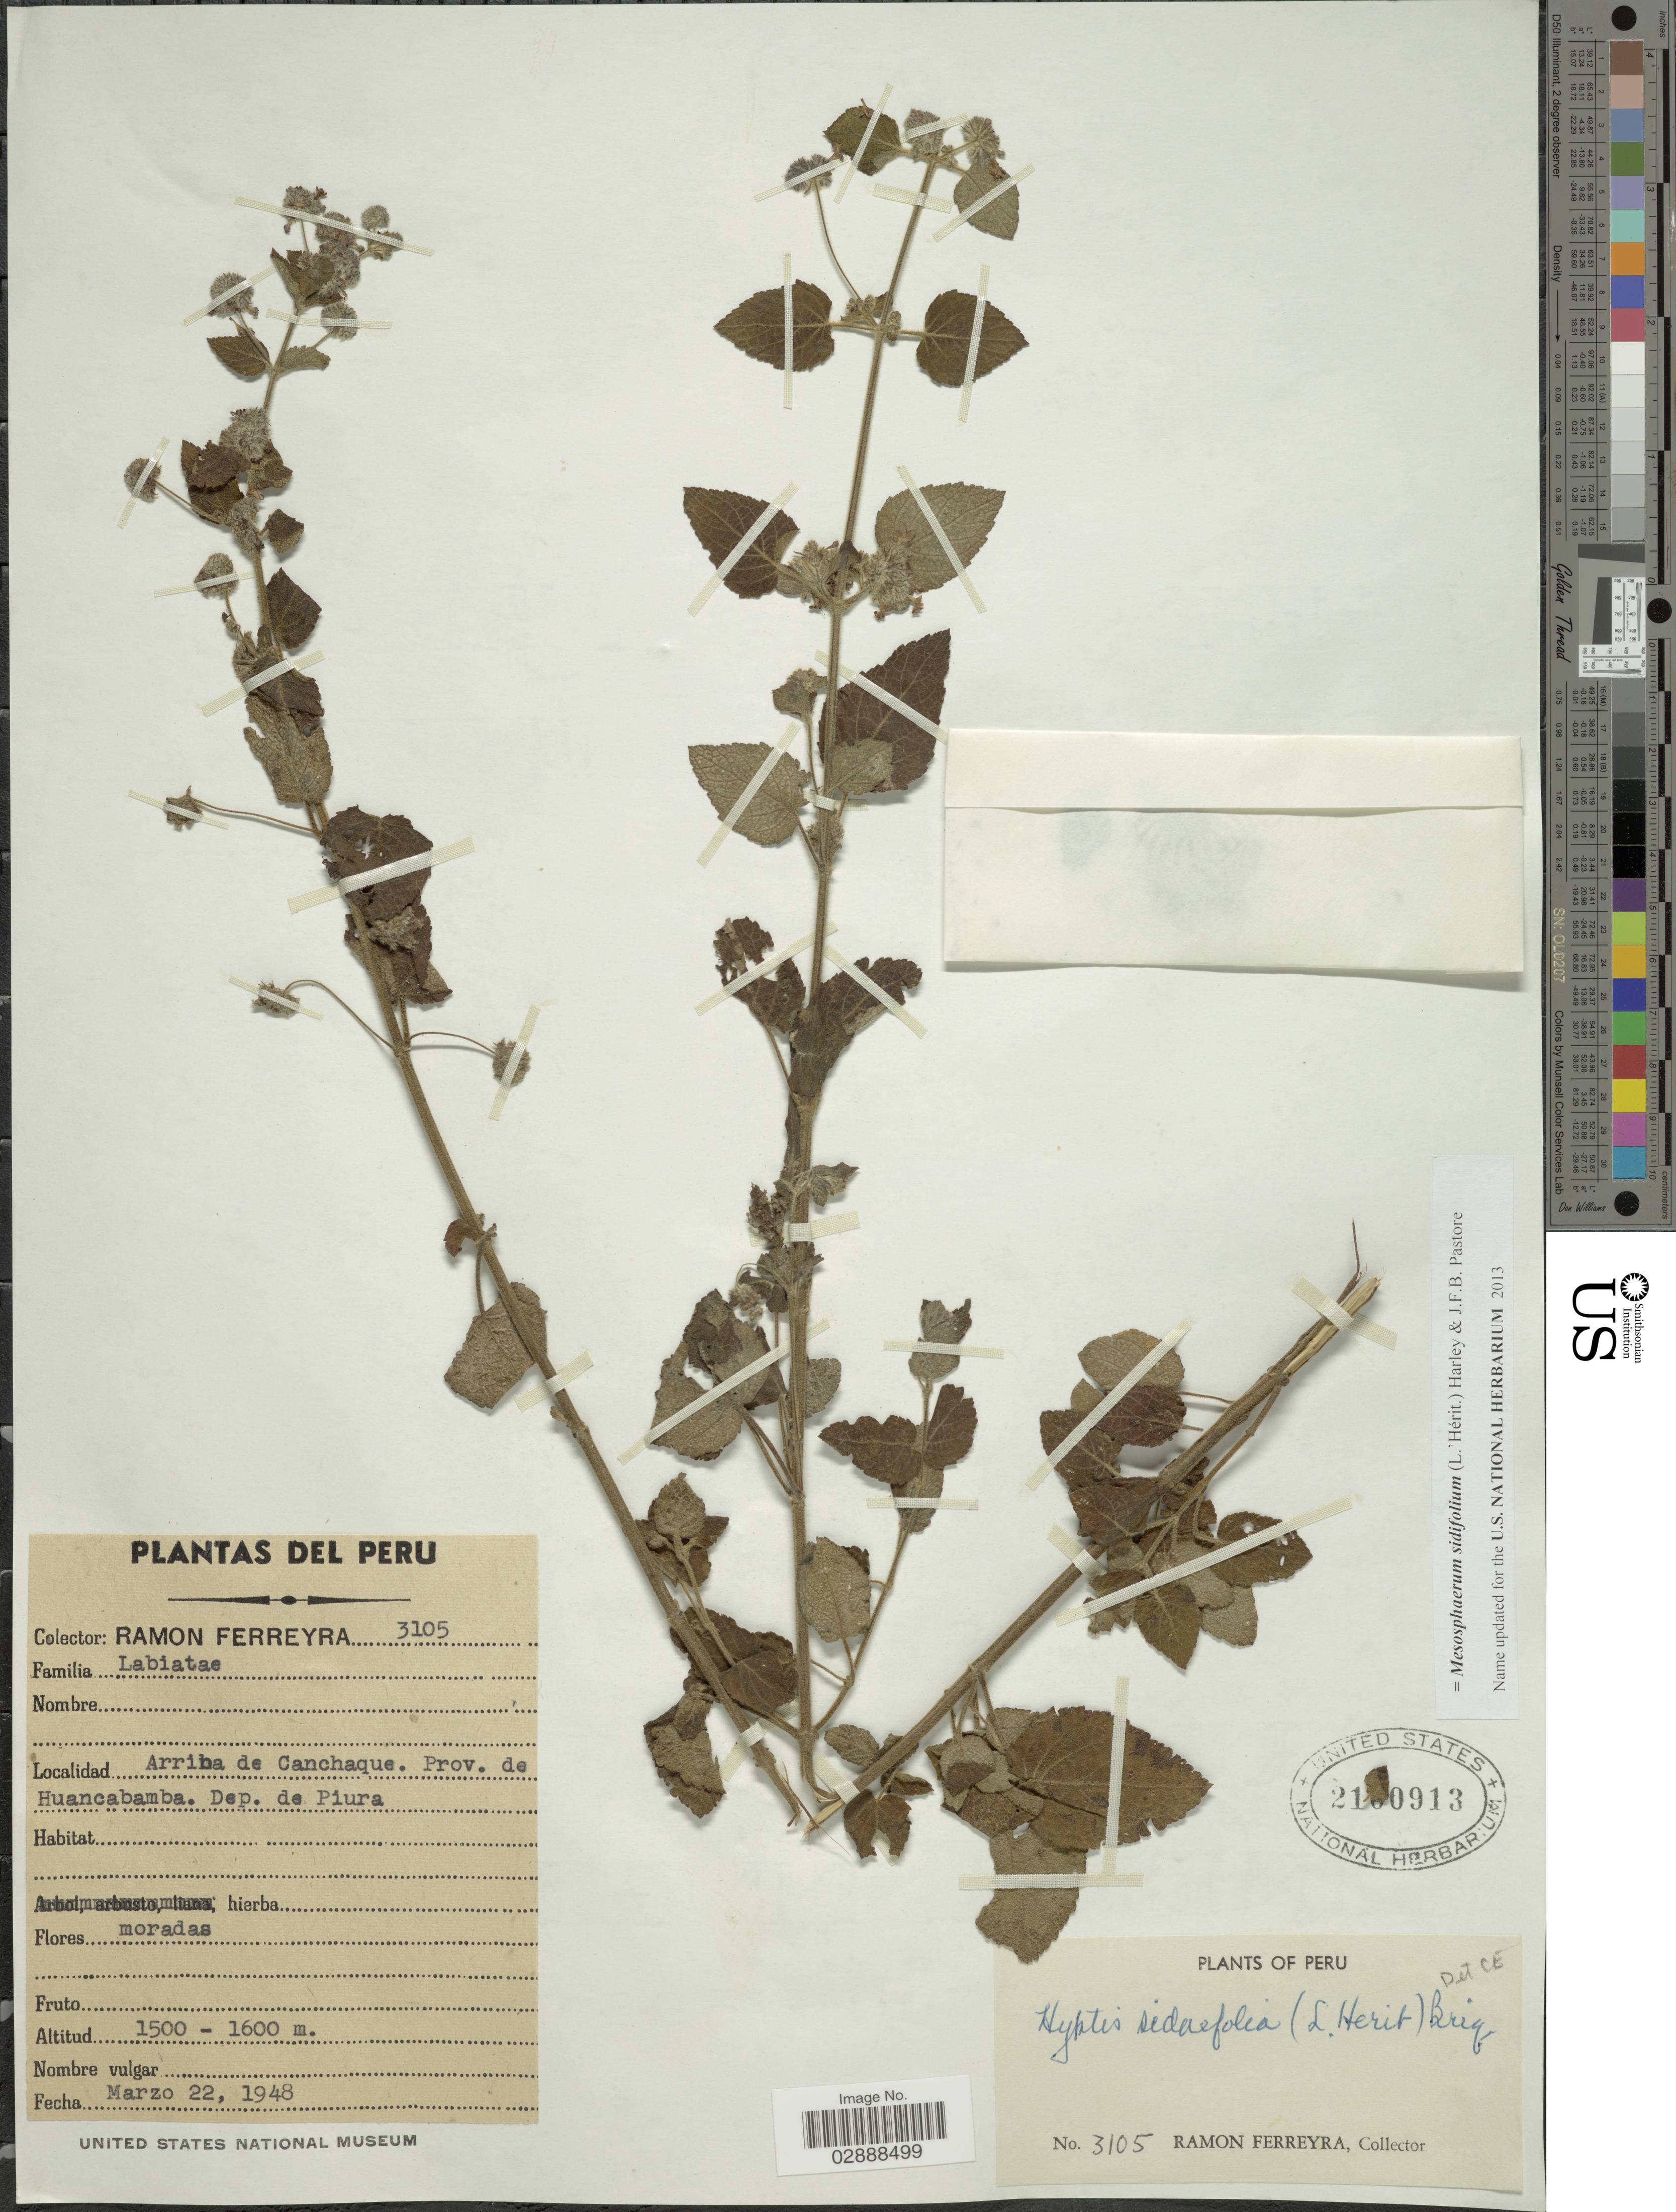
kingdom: Plantae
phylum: Tracheophyta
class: Magnoliopsida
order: Lamiales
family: Lamiaceae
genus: Mesosphaerum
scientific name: Mesosphaerum sidifolium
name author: (L'Hér.) Harley & J.F.B. Pastore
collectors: R. A. Ferreyra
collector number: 3105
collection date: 1948-03-22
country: Peru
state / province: Piura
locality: Arriba de Canchaque. Prov. de Huancabamba. Dep. de Piura.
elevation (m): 1500